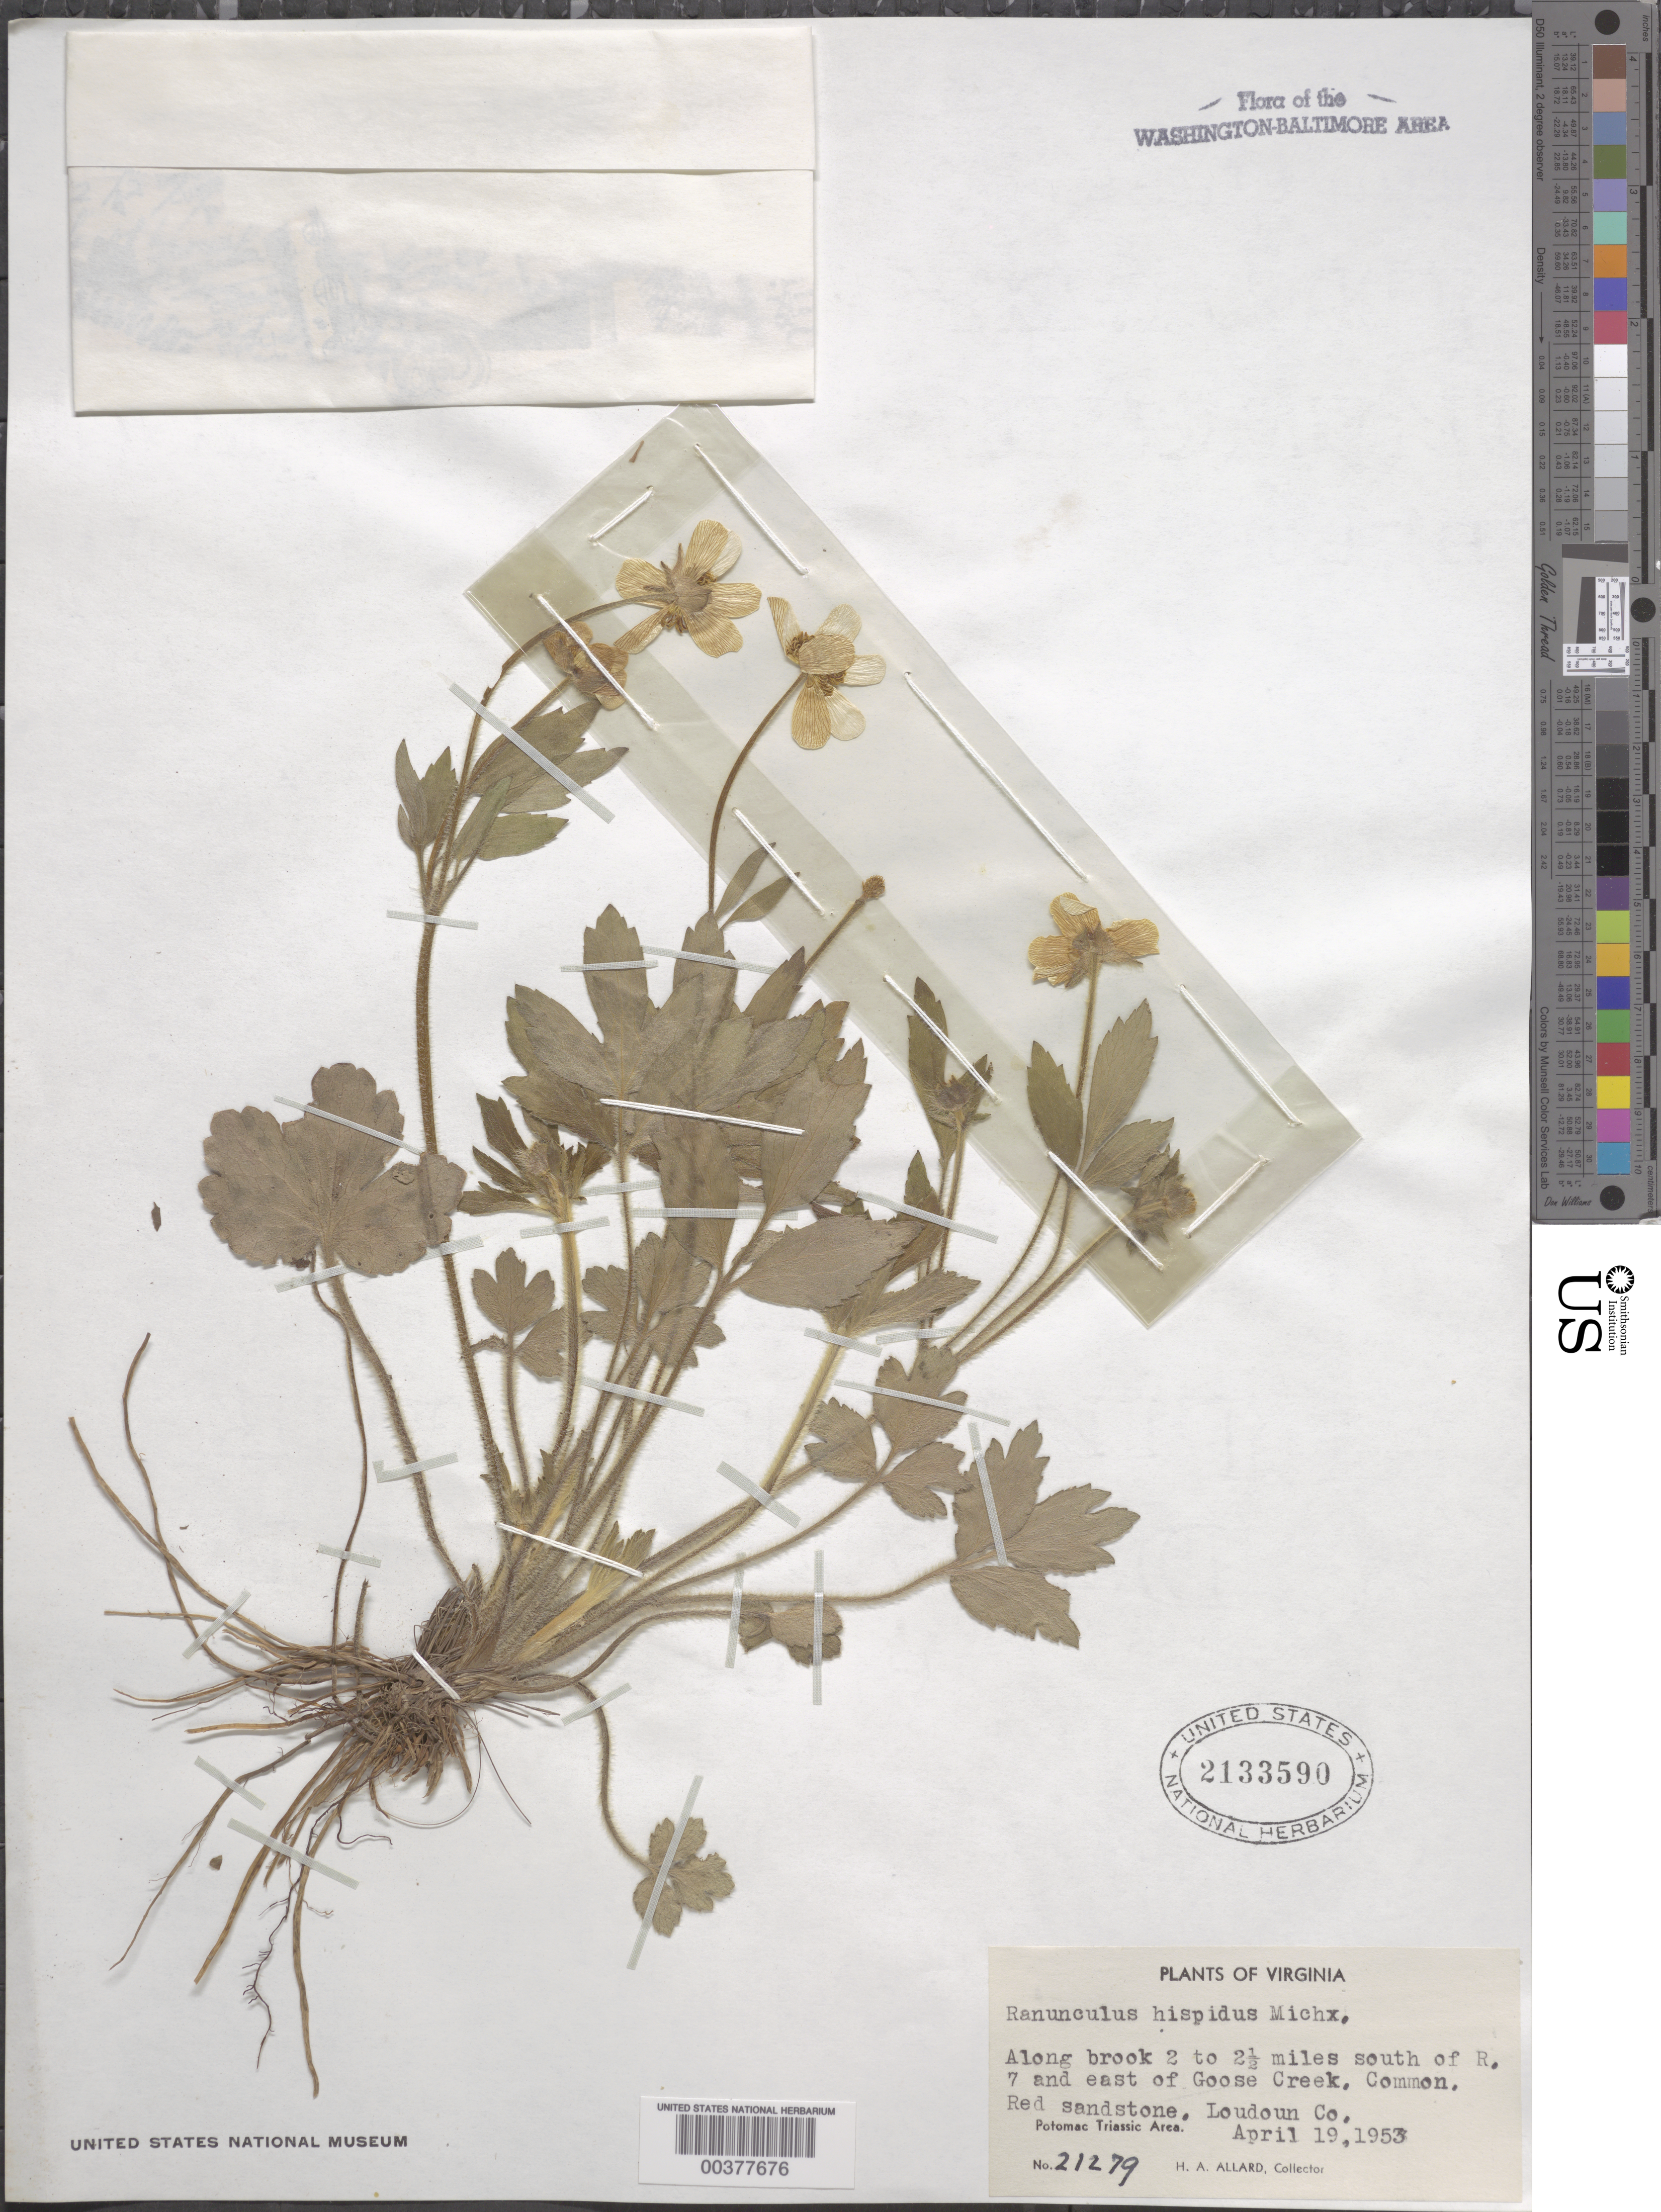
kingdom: Plantae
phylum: Tracheophyta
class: Magnoliopsida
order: Ranunculales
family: Ranunculaceae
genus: Ranunculus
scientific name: Ranunculus hispidus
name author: Michx.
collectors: H. A. Allard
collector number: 21279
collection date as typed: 19 Apr 1953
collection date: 1953-04-19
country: United States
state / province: Virginia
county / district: Loudoun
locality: South of Route 7 and east of Goose Creek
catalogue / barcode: US 2133590